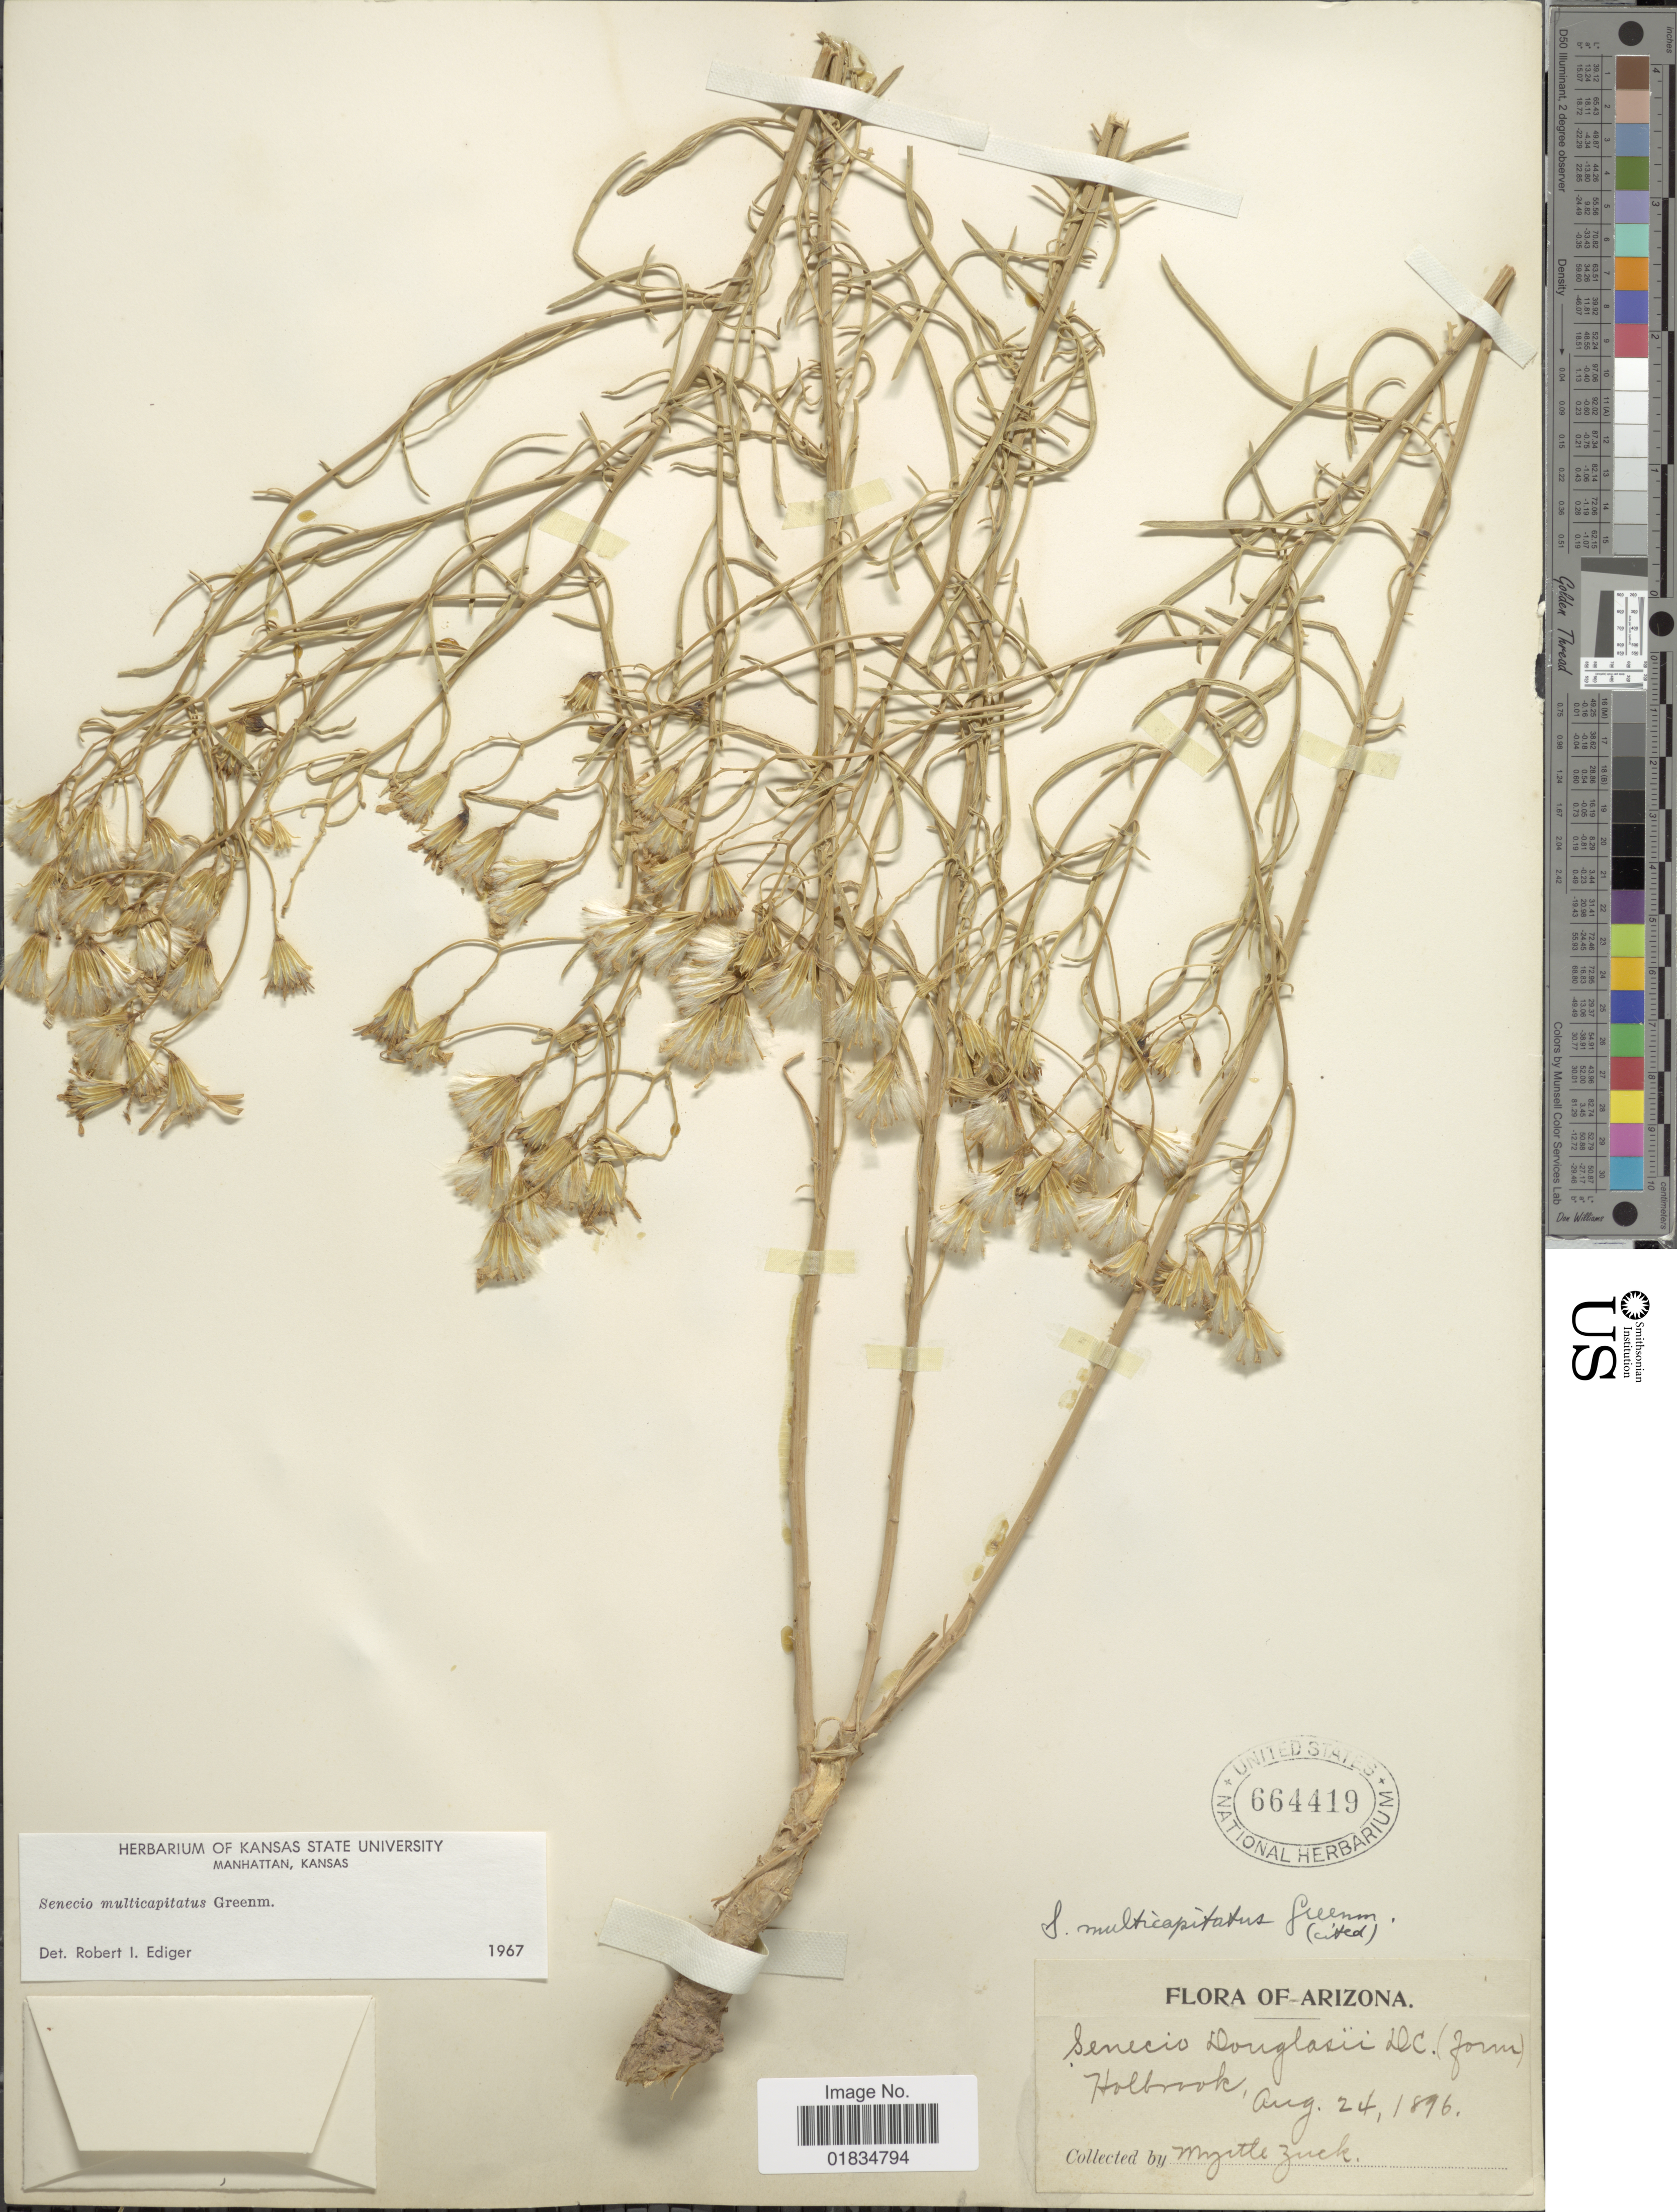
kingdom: Plantae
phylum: Tracheophyta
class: Magnoliopsida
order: Asterales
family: Asteraceae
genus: Senecio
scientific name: Senecio multicapitatus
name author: Greenm.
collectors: M. Zuck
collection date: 1896-08-24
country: United States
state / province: Arizona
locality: Holbrook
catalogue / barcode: US 664419